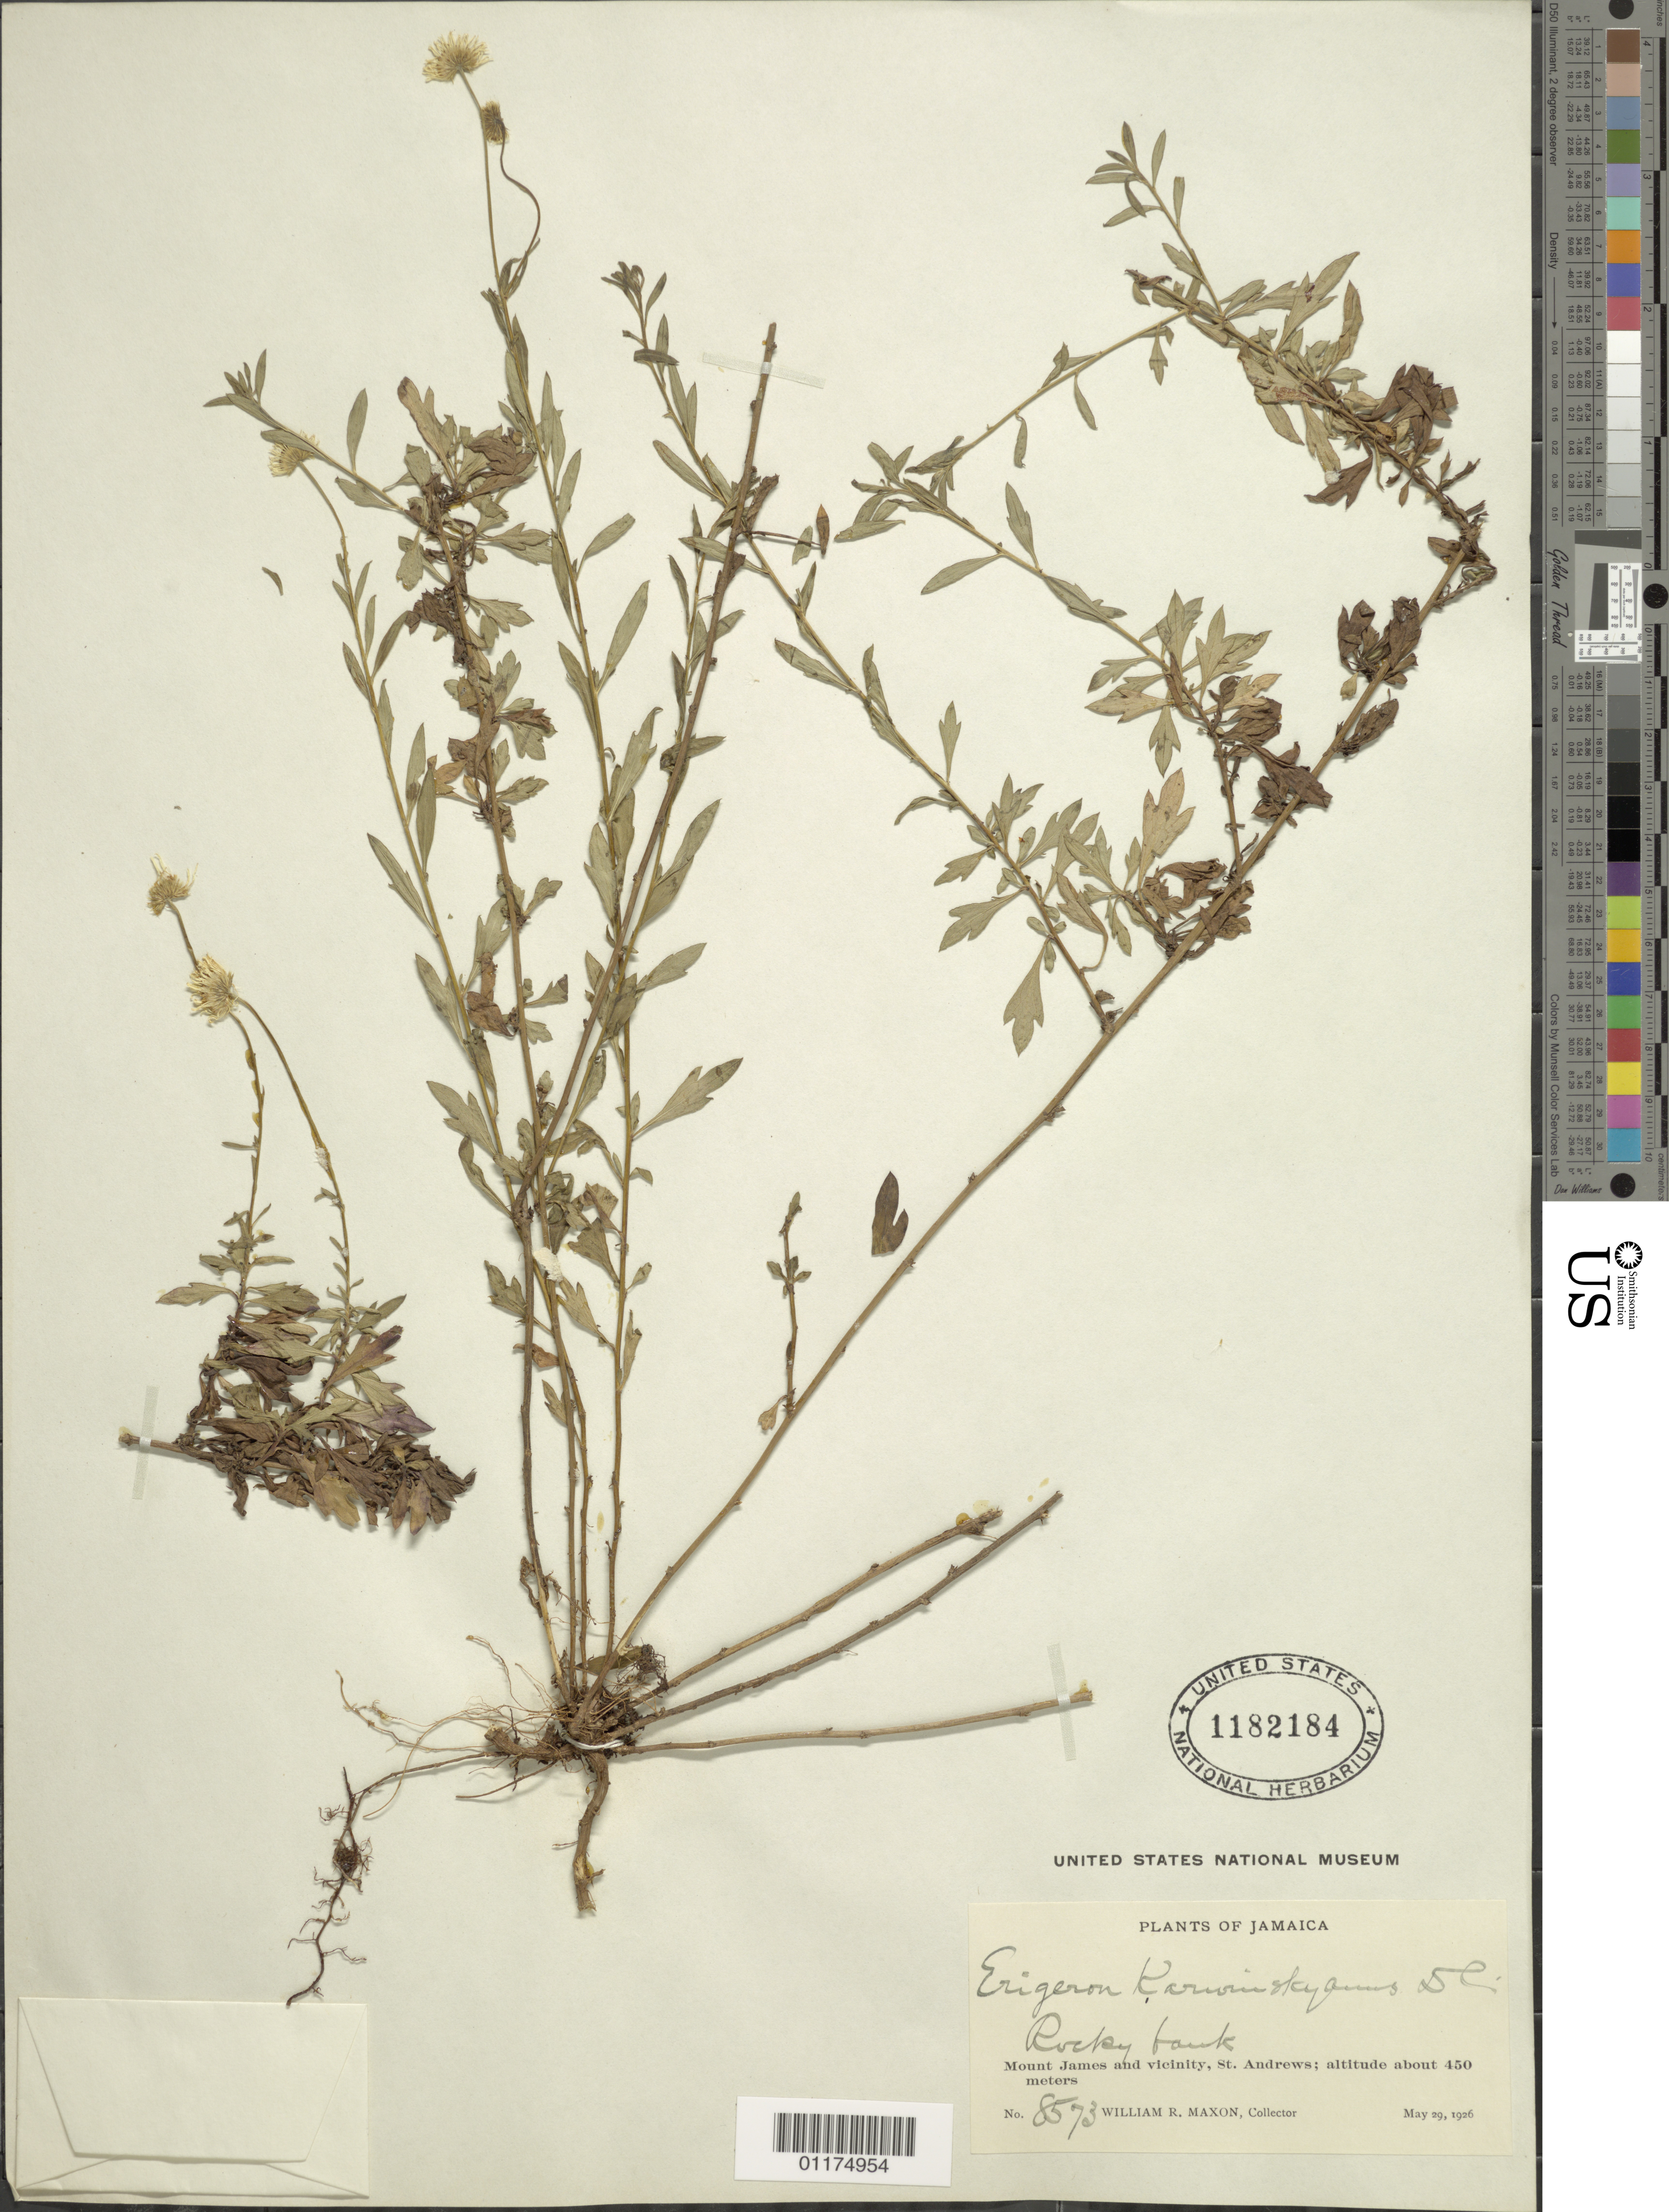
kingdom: Plantae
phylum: Tracheophyta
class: Magnoliopsida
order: Asterales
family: Asteraceae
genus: Erigeron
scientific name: Erigeron karvinskianus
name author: DC.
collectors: W. R. Maxon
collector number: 8573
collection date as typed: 29 May 1926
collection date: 1926-05-29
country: Jamaica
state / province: Saint Andrew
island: Jamaica I.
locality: Mount James and Vicinity,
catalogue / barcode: US 1182184